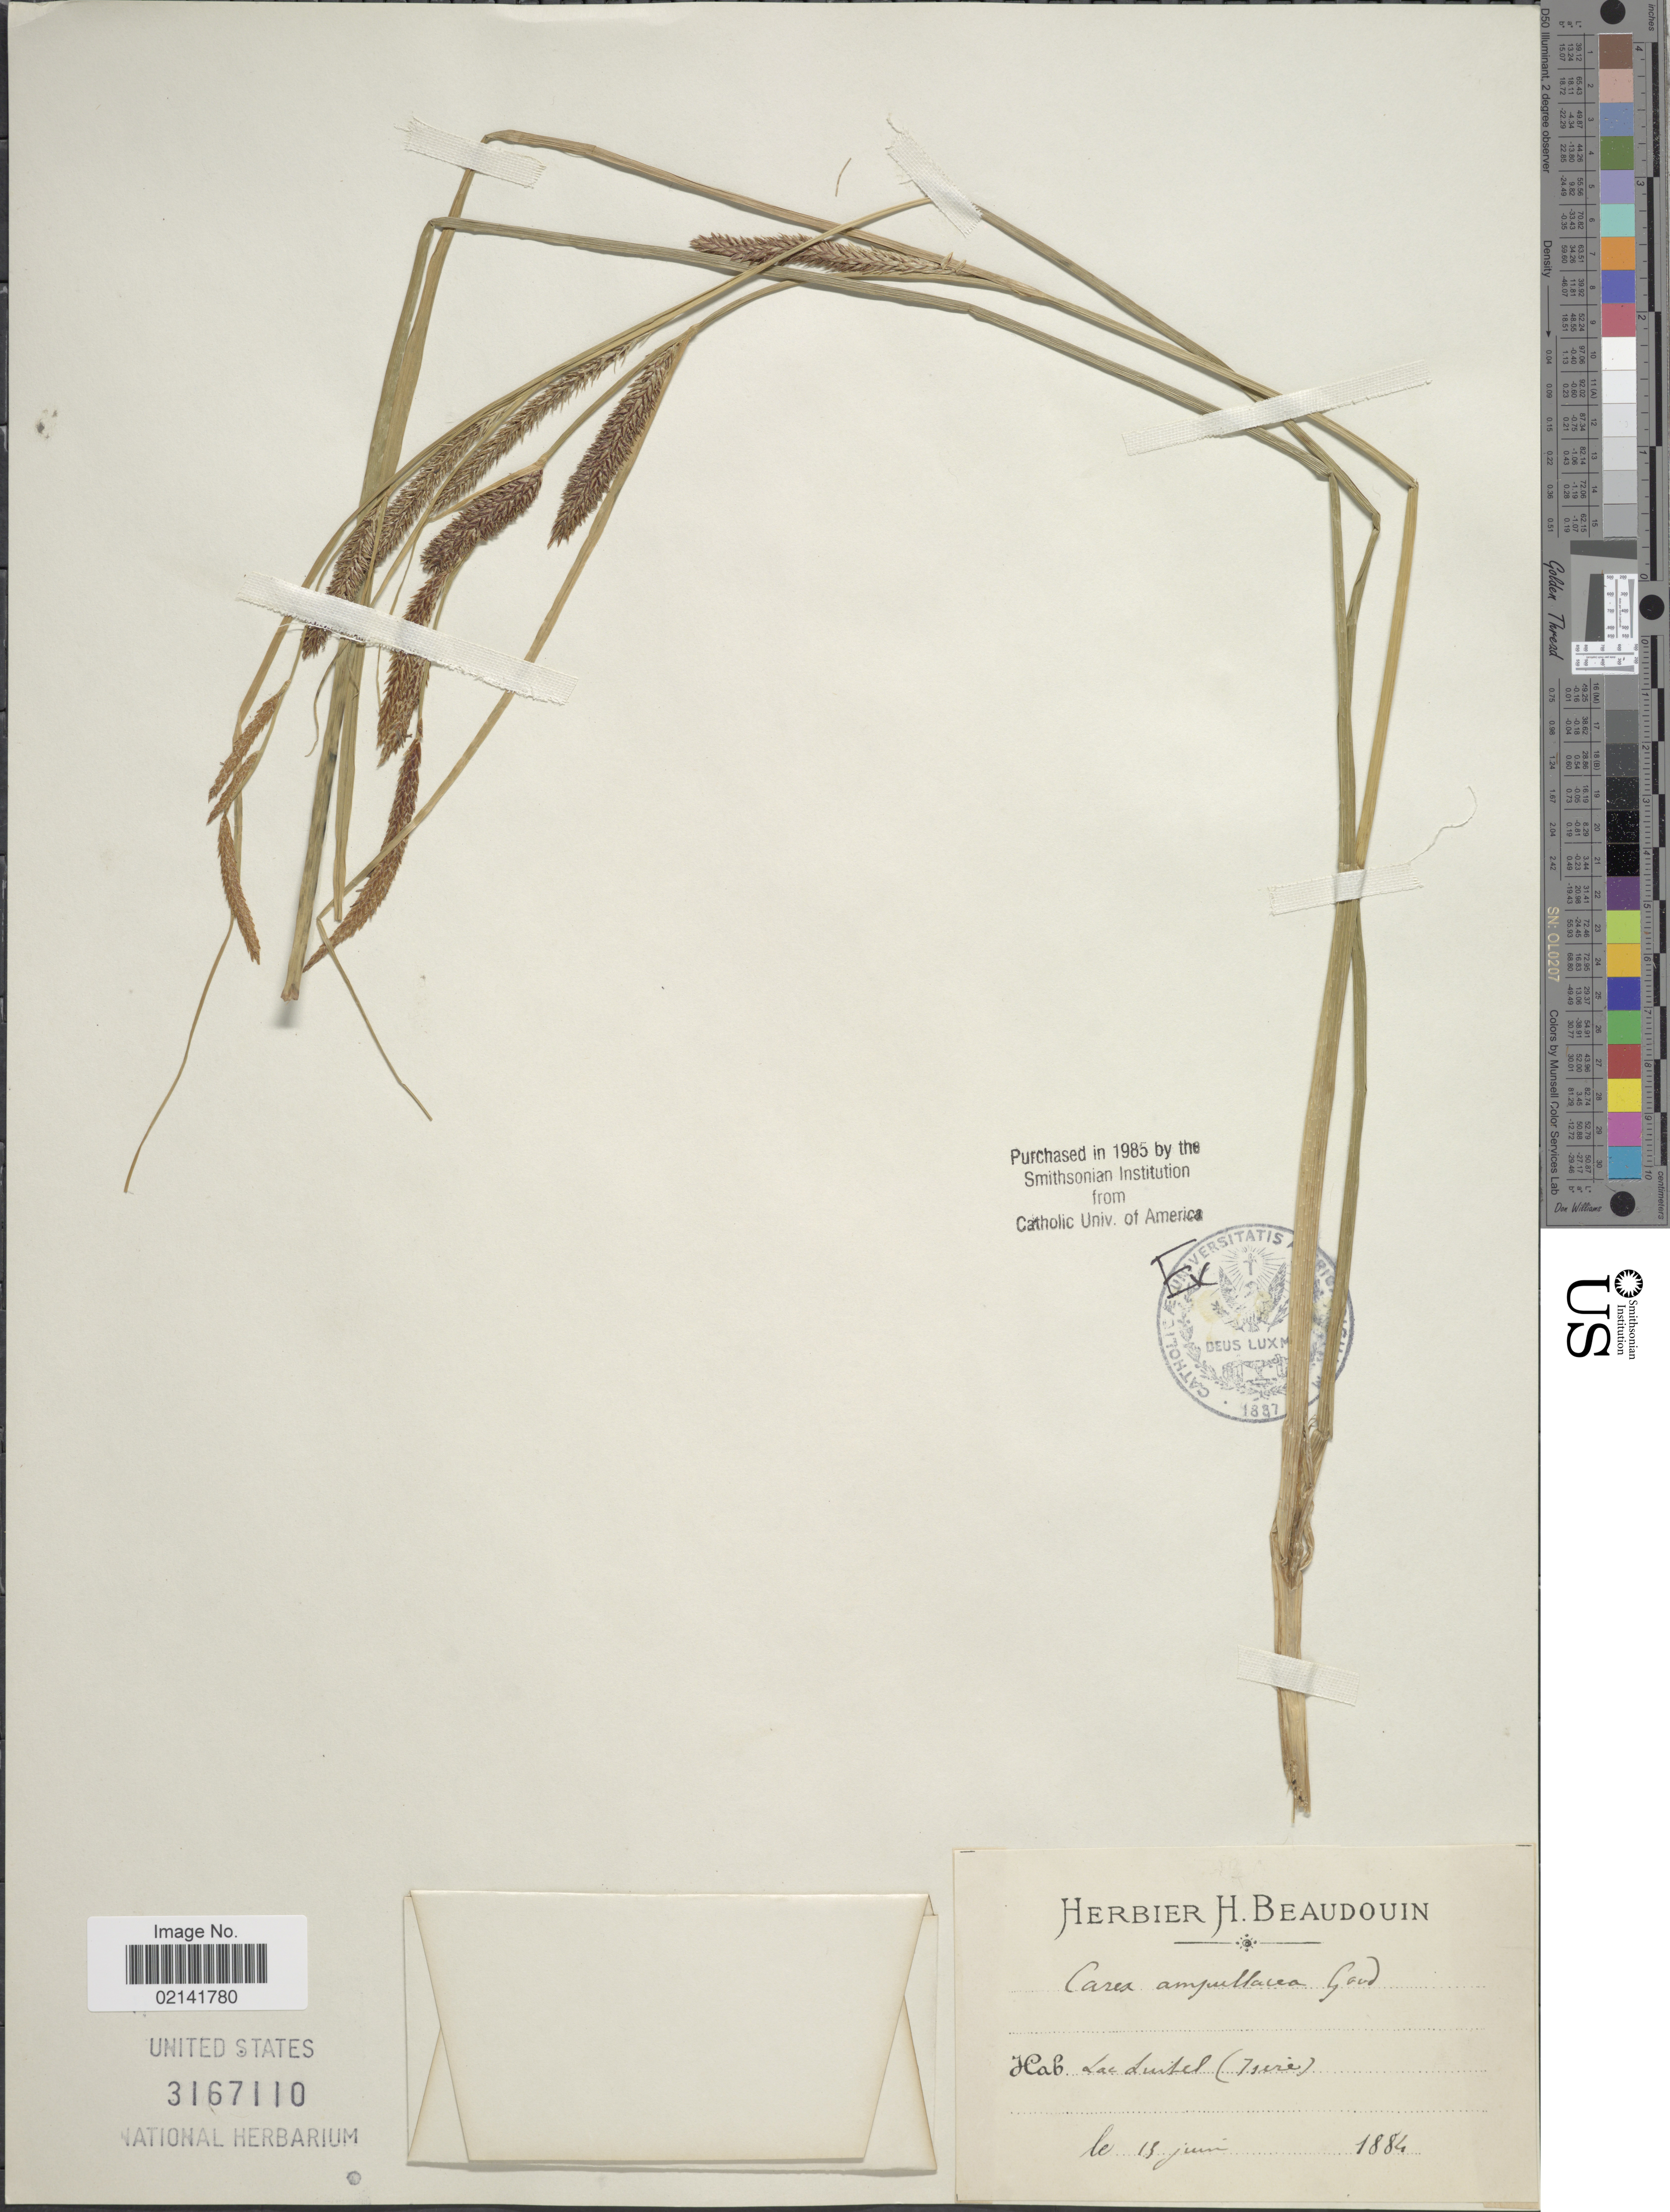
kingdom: Plantae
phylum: Tracheophyta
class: Liliopsida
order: Poales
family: Cyperaceae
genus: Carex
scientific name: Carex rostrata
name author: Stokes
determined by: Strong, Mark T., (BOT), Smithsonian Institution - National Museum of Natural History (UNITED STATES)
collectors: ex herb. H. Beaudouin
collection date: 1884-06-13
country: France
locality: Lac Luitel (Iseri) [interpreted]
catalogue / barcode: US 3167110